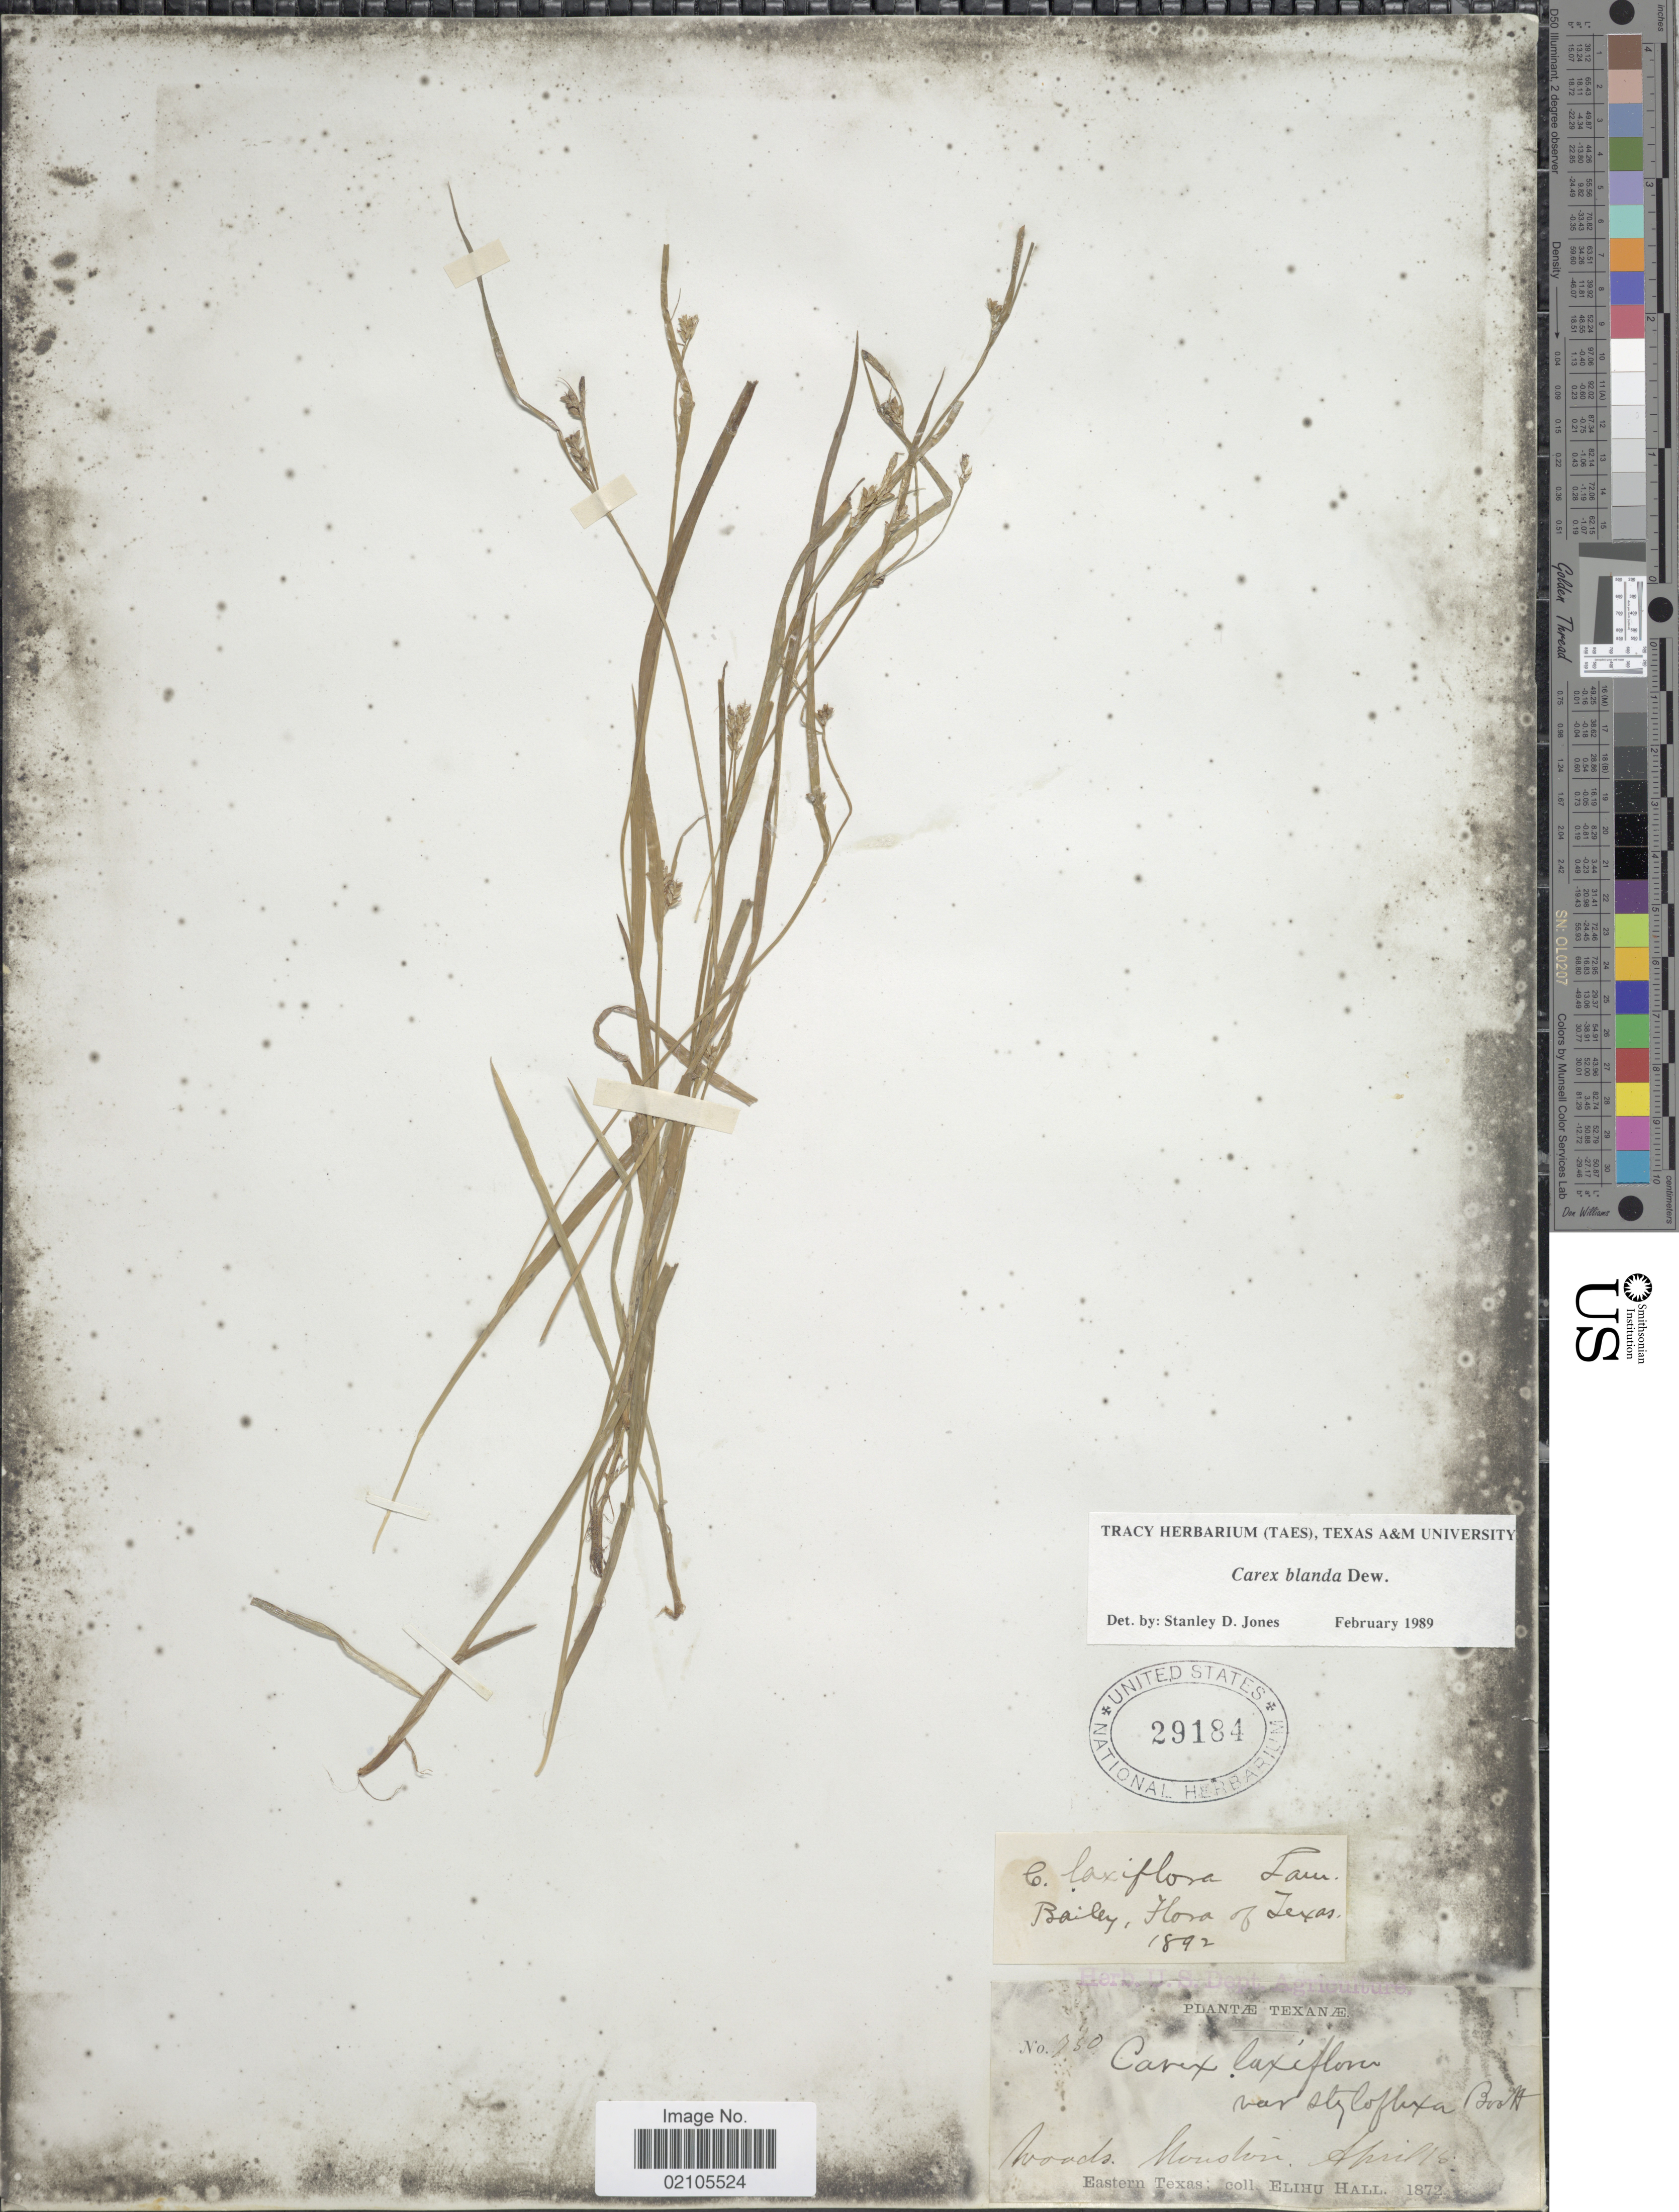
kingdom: Plantae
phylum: Tracheophyta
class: Liliopsida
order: Poales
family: Cyperaceae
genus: Carex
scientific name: Carex blanda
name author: Dewey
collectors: E. Hall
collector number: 750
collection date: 1872-04-15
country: United States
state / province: Texas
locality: Houston. Eastern Texas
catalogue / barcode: US 29184